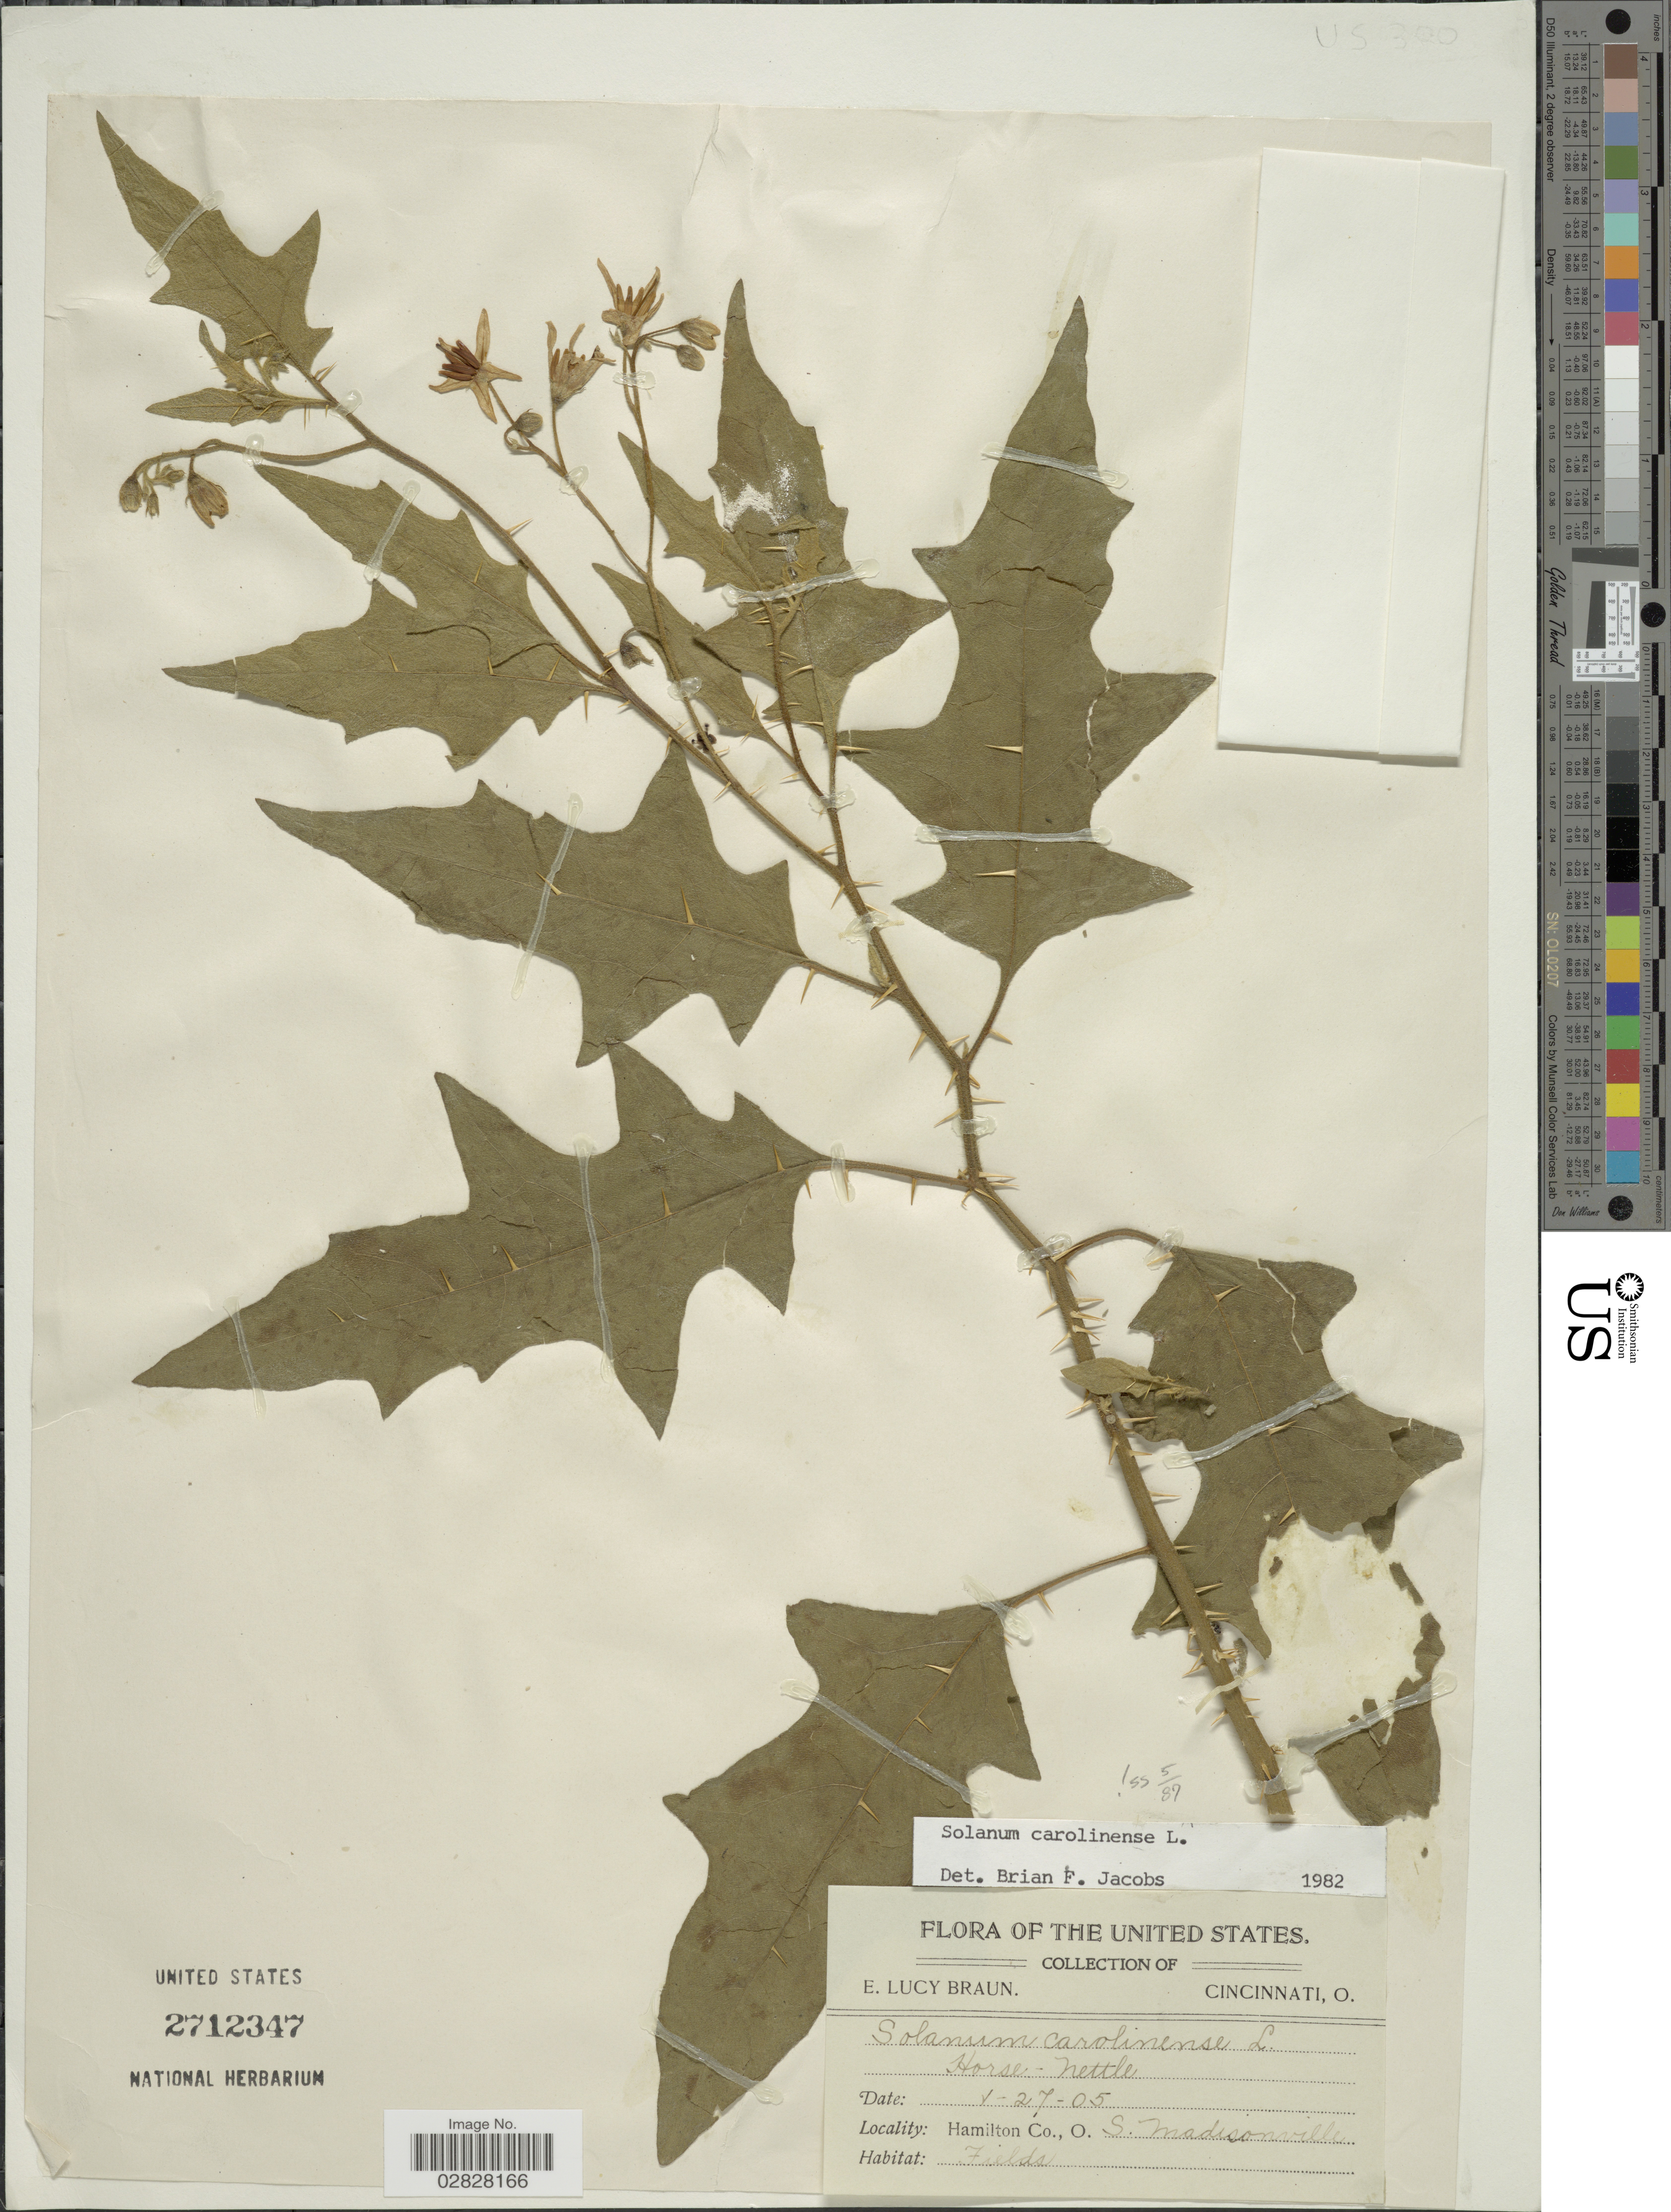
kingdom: Plantae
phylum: Tracheophyta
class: Magnoliopsida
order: Solanales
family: Solanaceae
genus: Solanum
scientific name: Solanum carolinense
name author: L.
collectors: E. L. Braun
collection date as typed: Transcribed d/m/y: 27/5/5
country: United States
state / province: Ohio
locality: Hamilton Co. S. Madisonville.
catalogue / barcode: US 2712347